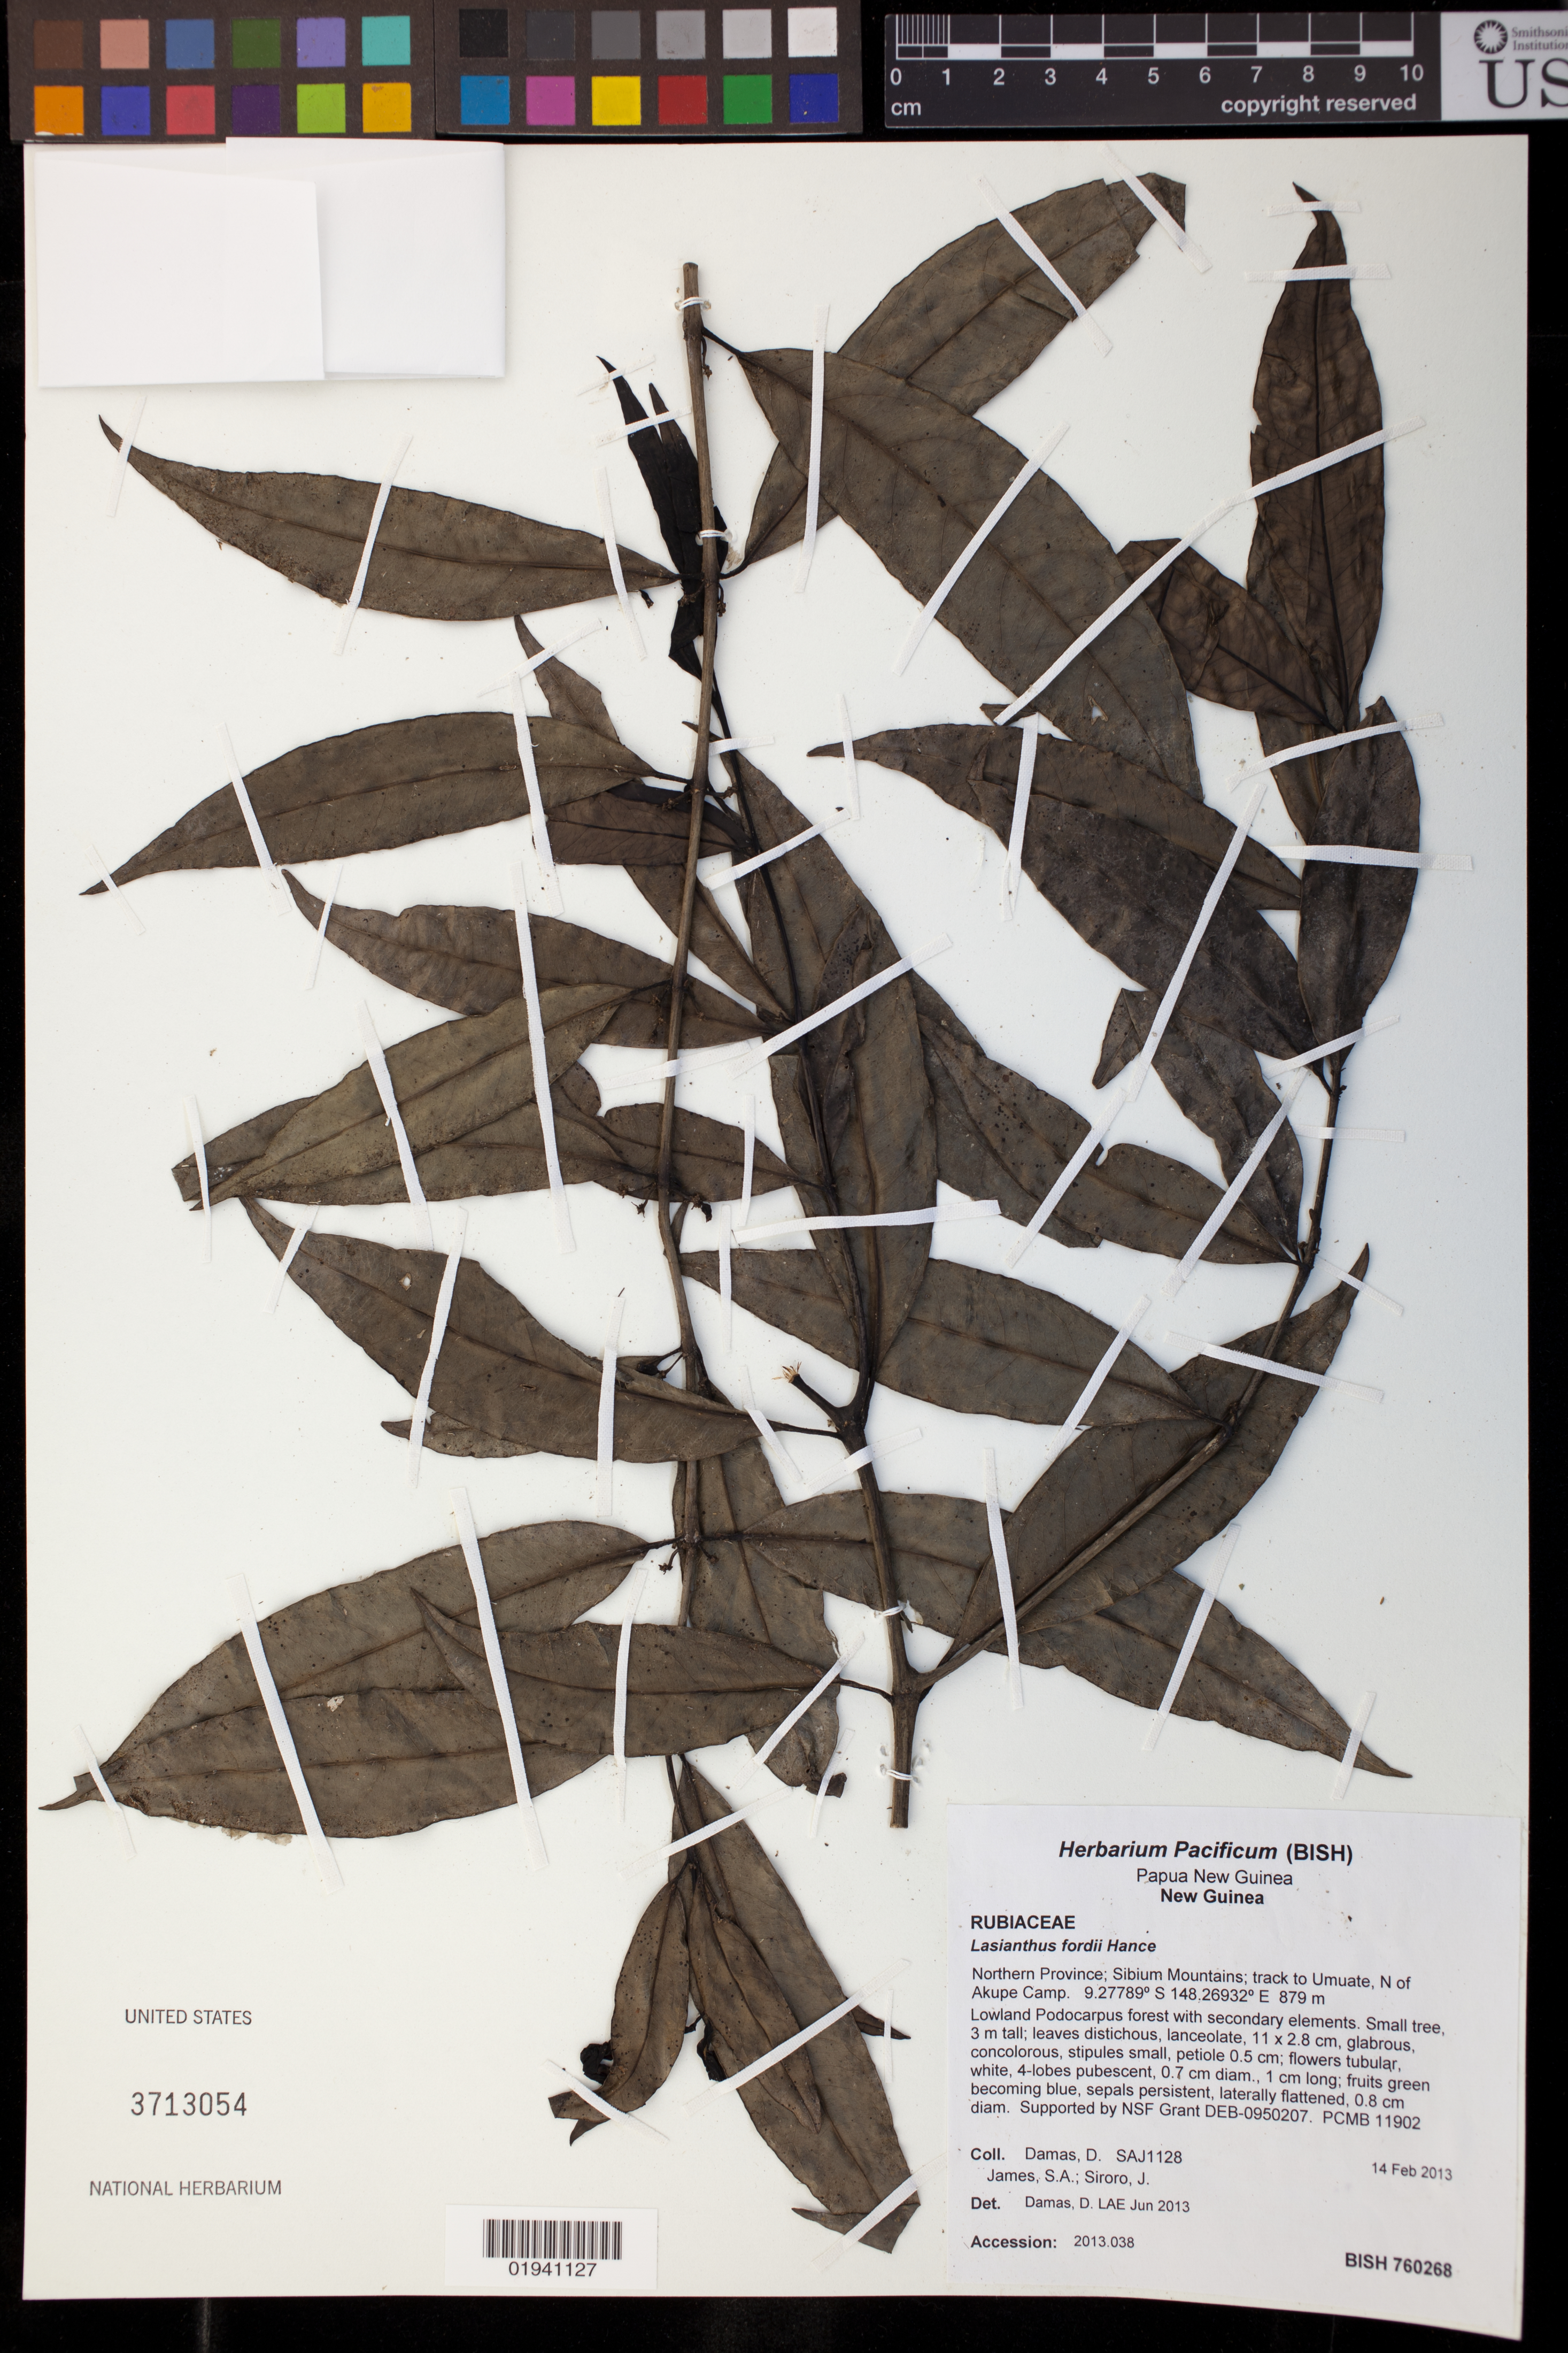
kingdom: Plantae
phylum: Tracheophyta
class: Magnoliopsida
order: Gentianales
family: Rubiaceae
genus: Lasianthus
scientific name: Lasianthus fordii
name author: Hance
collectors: D. Damas, S. James & J. Siroro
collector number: SAJ1128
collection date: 2013-02-14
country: Papua New Guinea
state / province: Northern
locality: New Guinea, Northern Province; Sibium Mountains; track to Umuate, N of Akupe Camp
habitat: lowland Podocarpus forest with secondary elements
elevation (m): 879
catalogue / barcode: US 3713054